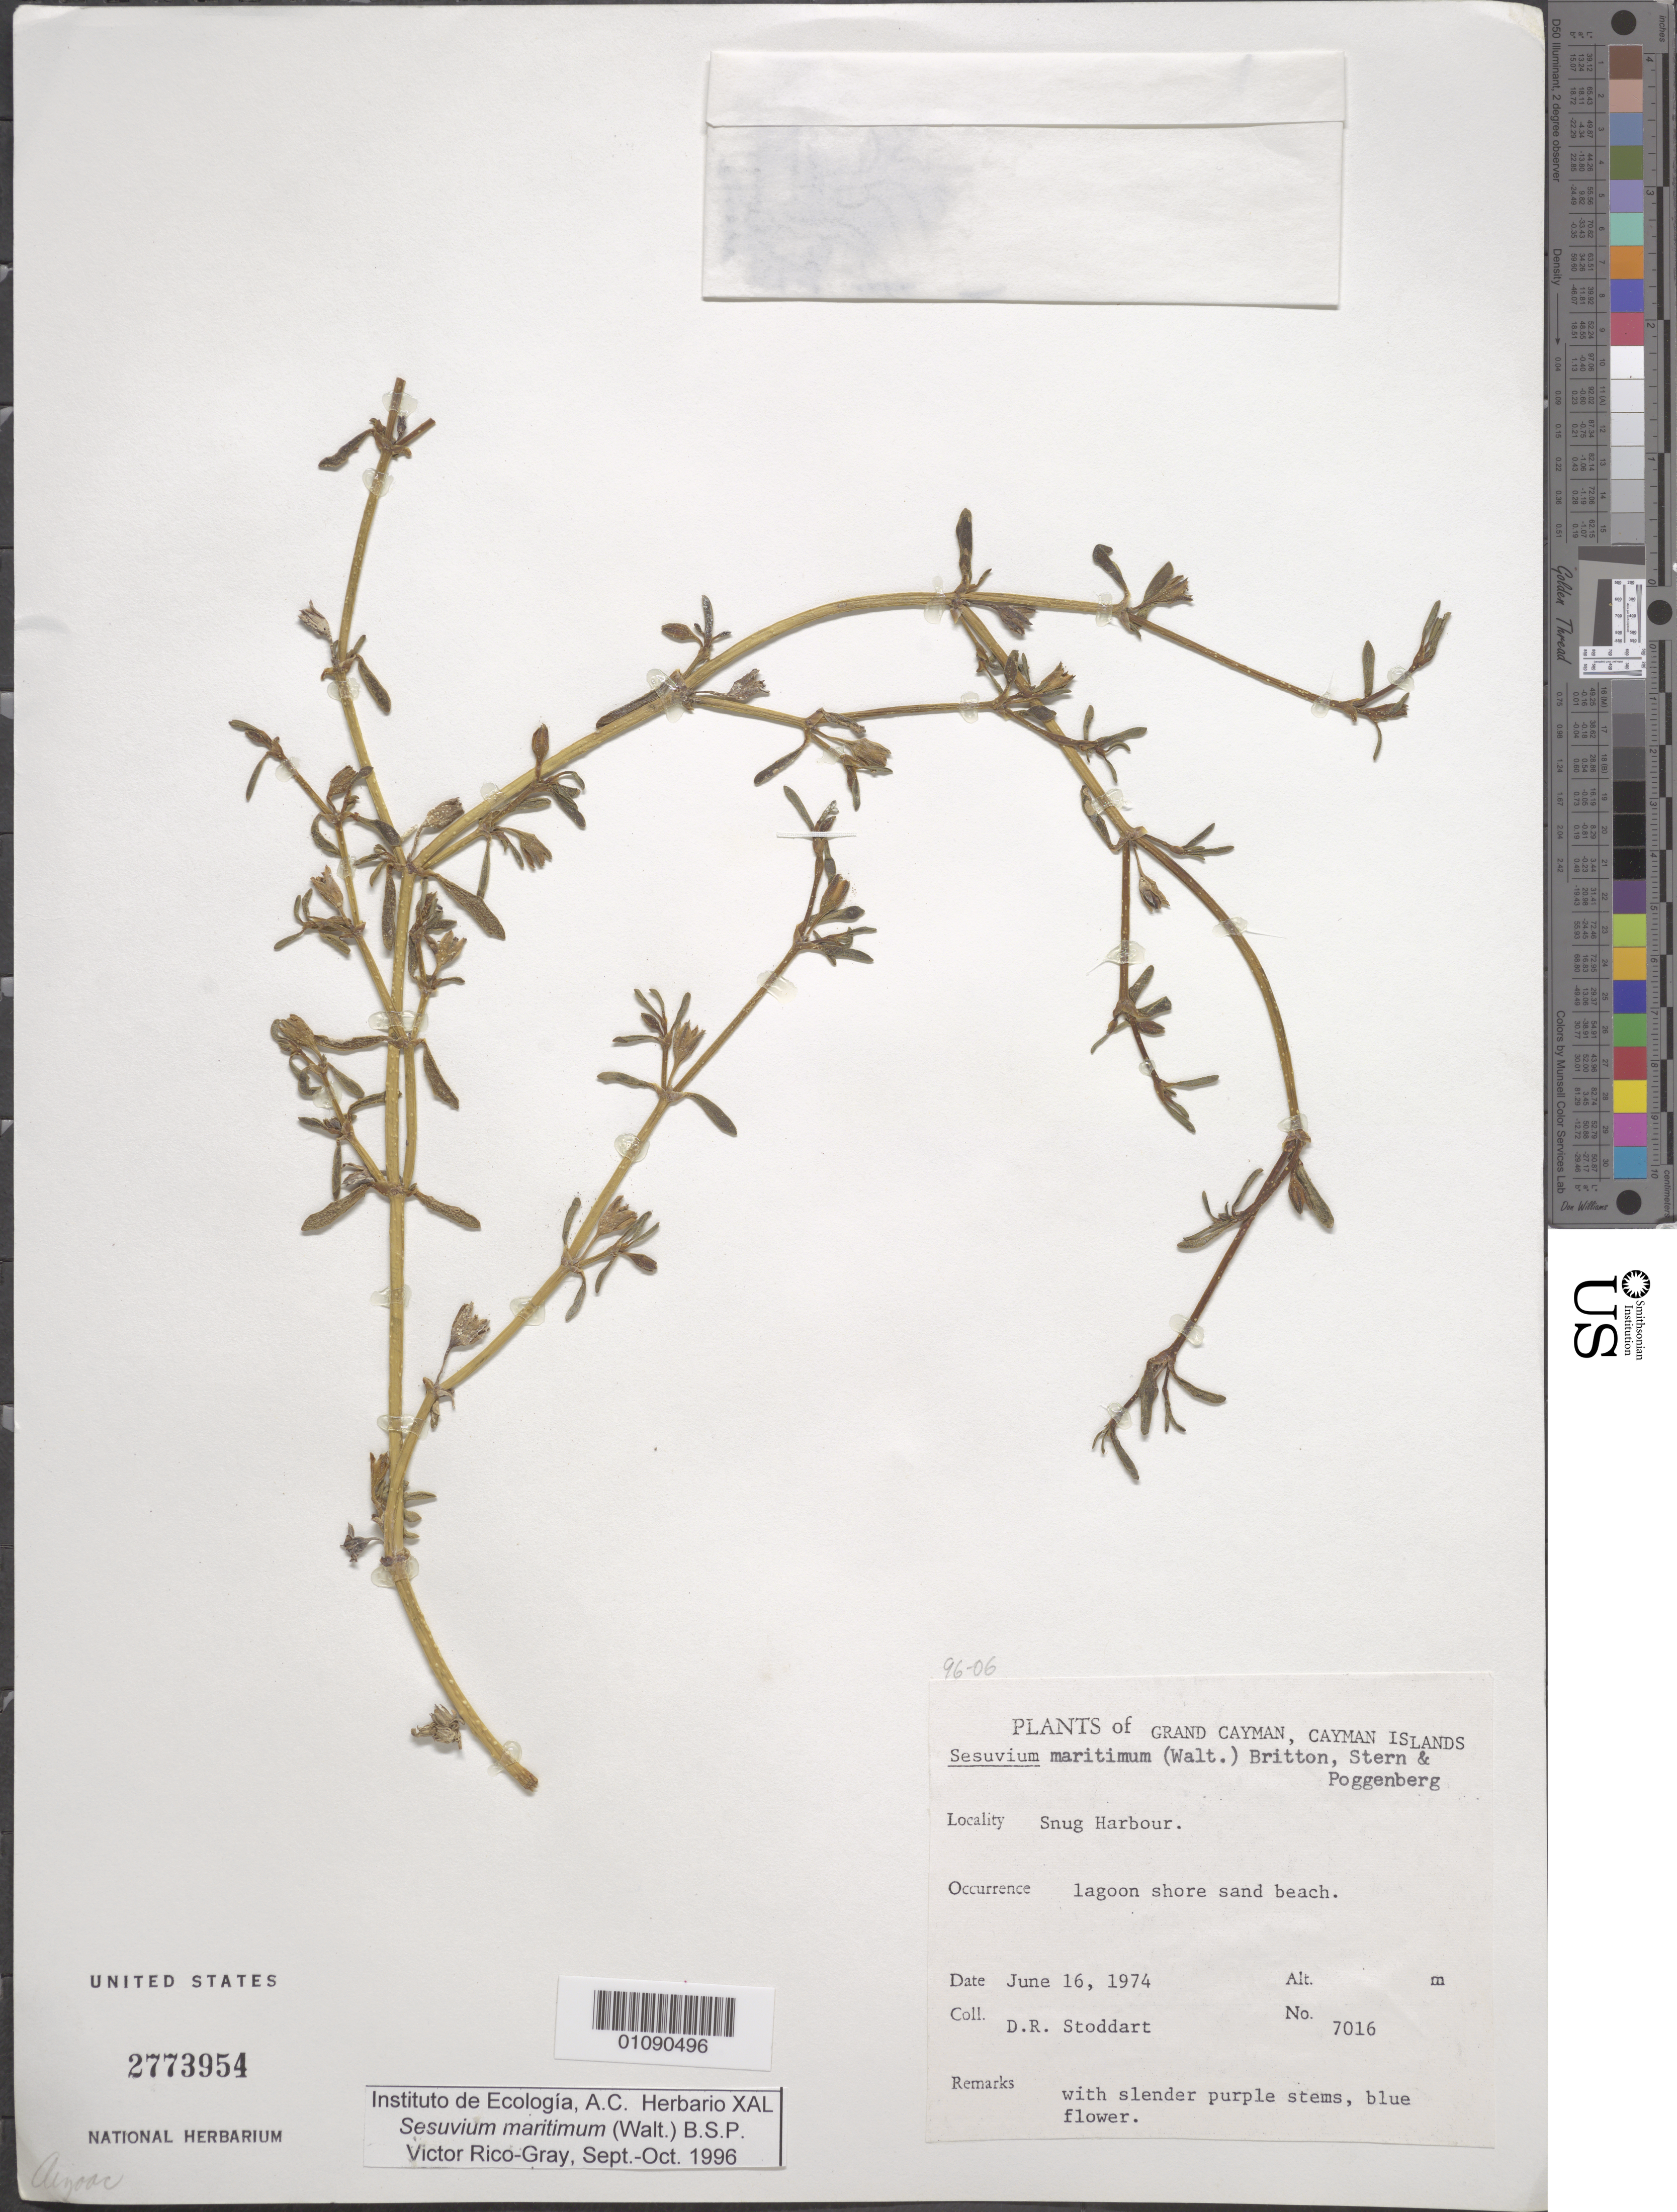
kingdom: Plantae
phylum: Tracheophyta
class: Magnoliopsida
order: Caryophyllales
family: Aizoaceae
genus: Sesuvium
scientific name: Sesuvium maritimum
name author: (Walter) Britton, Stearns & Poggenb.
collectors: D. R. Stoddart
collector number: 7016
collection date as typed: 16 Jun 1974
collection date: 1974-06-16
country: Cayman Islands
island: Grand Cayman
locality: Snug Harbor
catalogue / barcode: US 2773954